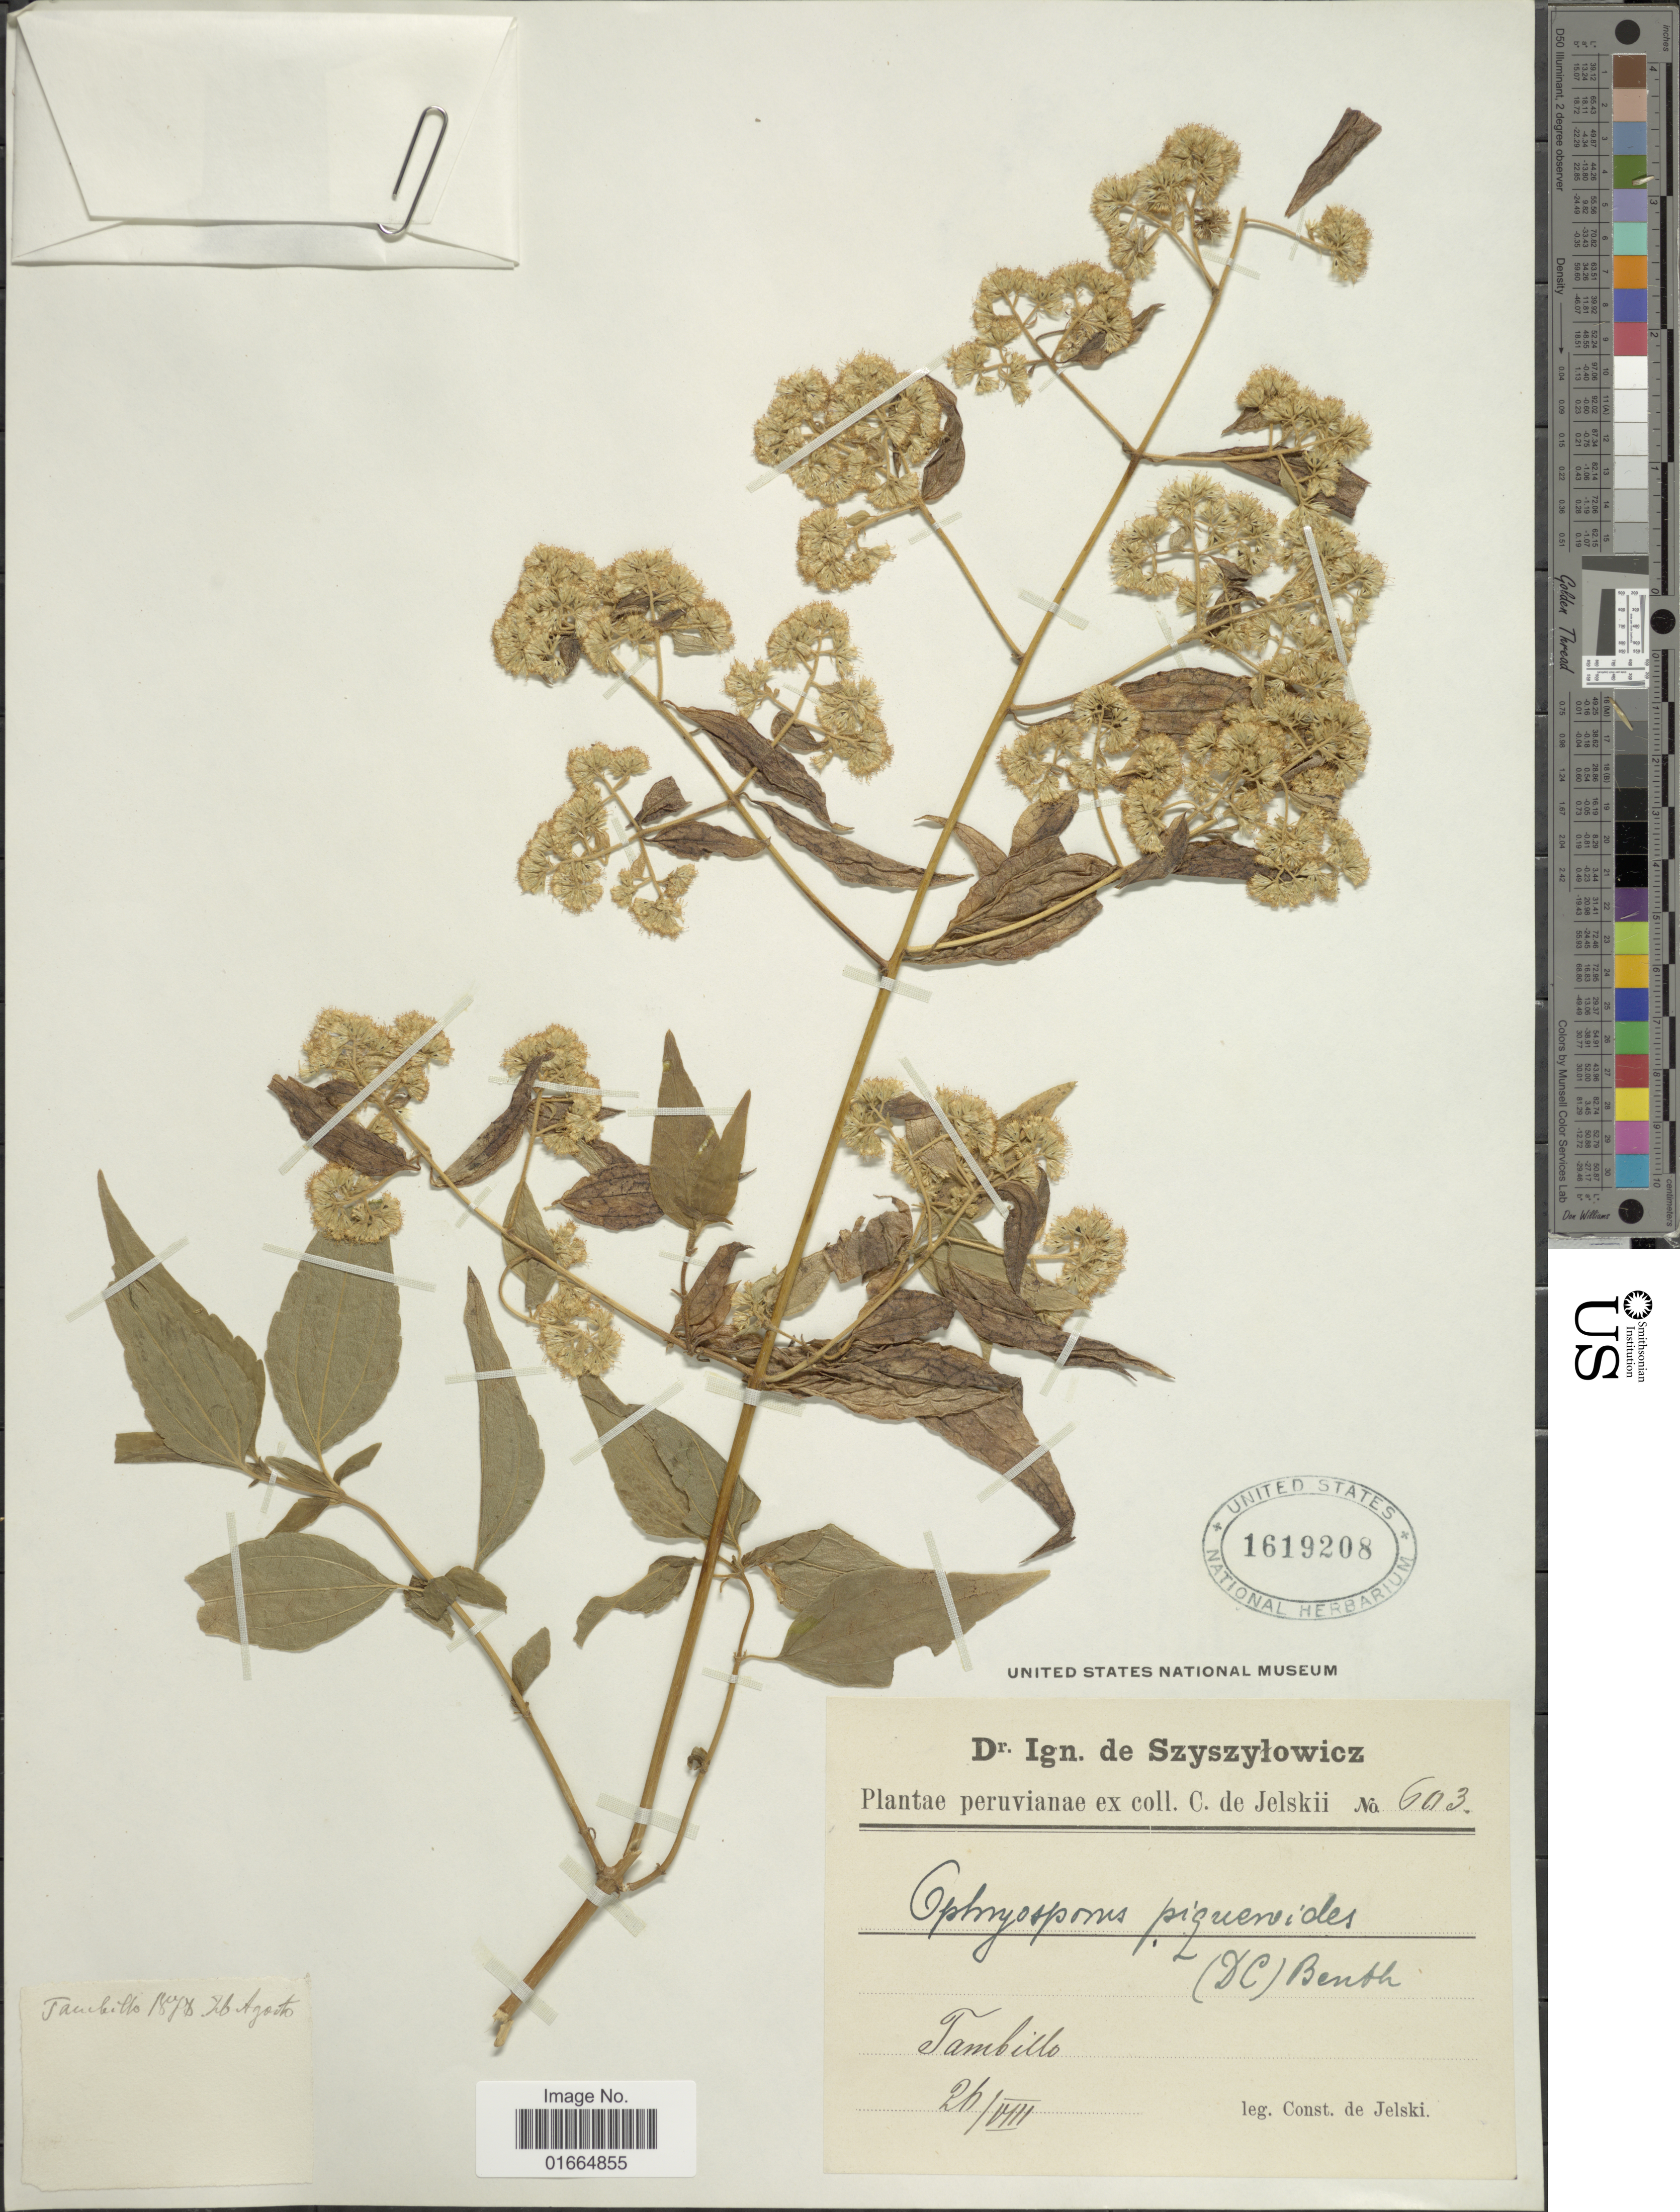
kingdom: Plantae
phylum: Tracheophyta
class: Magnoliopsida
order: Asterales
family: Asteraceae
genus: Ophryosporus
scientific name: Ophryosporus piquerioides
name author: (DC.) Benth. ex Baker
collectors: C. de Jelski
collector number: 603*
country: Peru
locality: Tambillo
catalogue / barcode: US 1619208